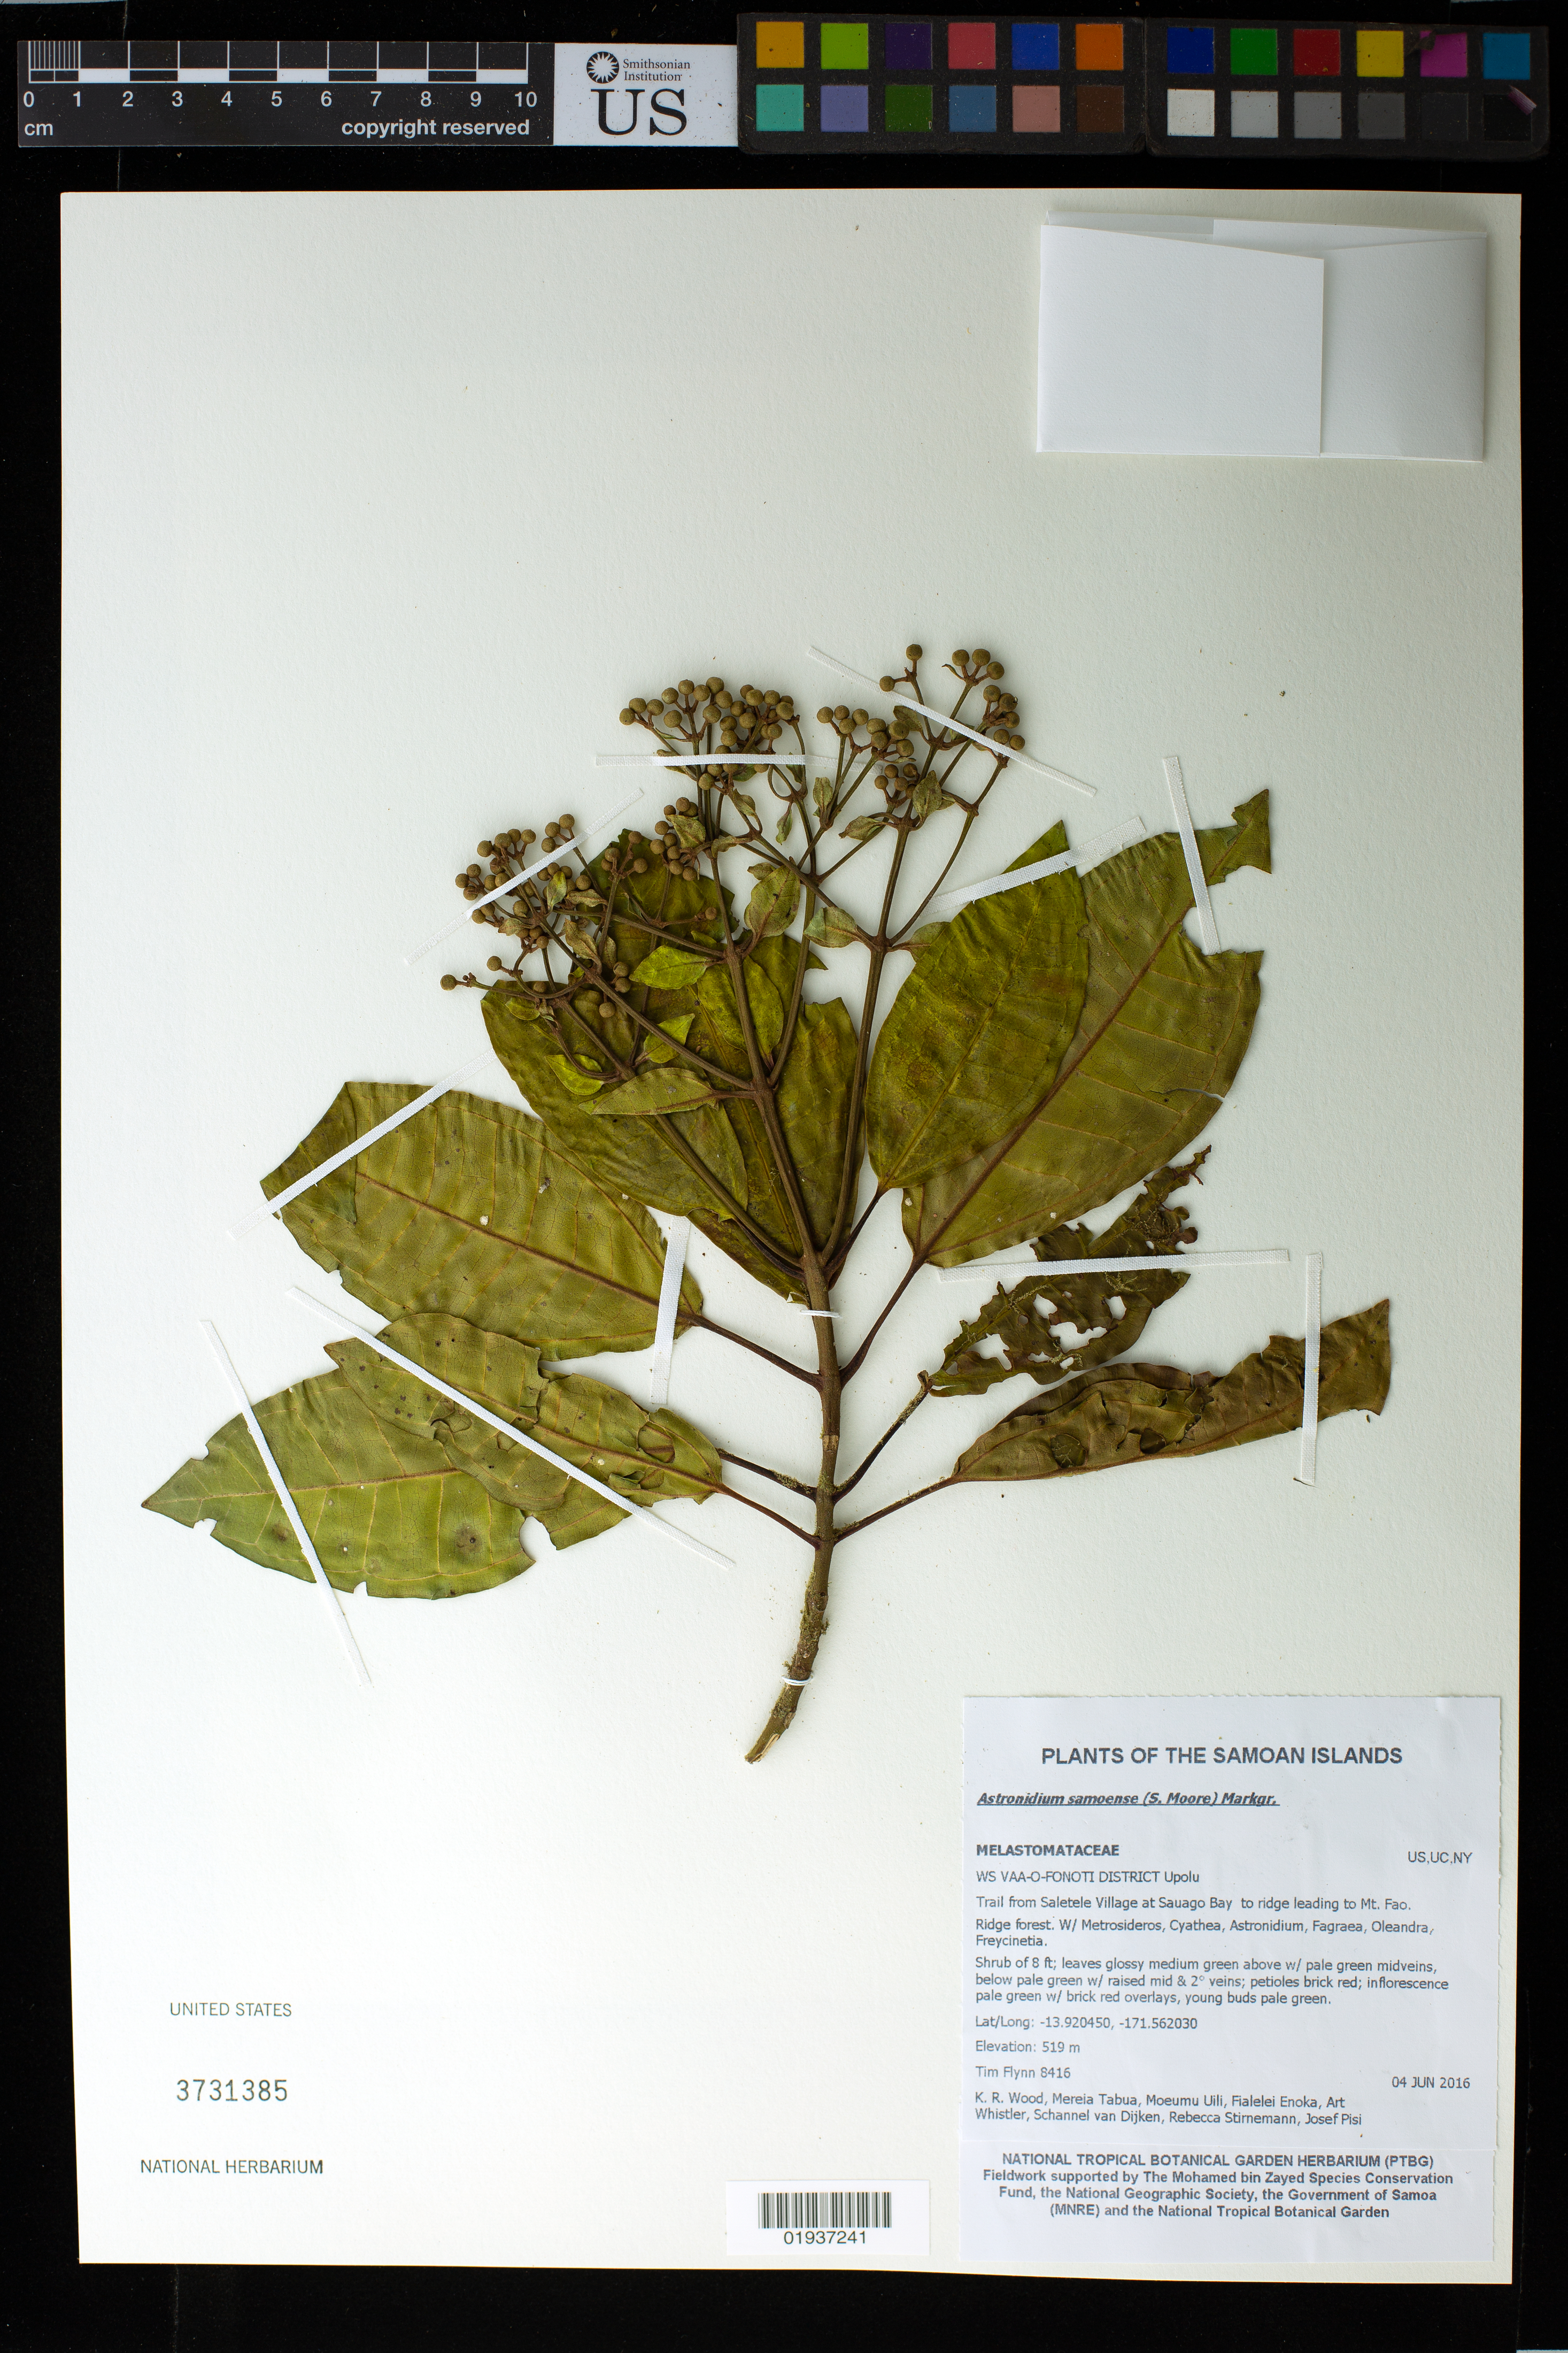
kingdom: Plantae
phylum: Tracheophyta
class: Magnoliopsida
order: Myrtales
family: Melastomataceae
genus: Astronidium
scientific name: Astronidium samoense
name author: (S. Moore) Markgr.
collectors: K. R. Wood, T. W. Flynn, M. Tabua, M. Uili, F. Enoka, A. Whistler, S. Van Dijken & R. Stirnemann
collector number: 8416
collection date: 2016-06-04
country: Samoa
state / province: Va'a-o-Fonoti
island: Upolu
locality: Upolu, Trail from Saletele Village at Sauago Bay to ridge leading to Mt. Fao.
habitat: Ridge forest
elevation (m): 519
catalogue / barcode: US 3731385